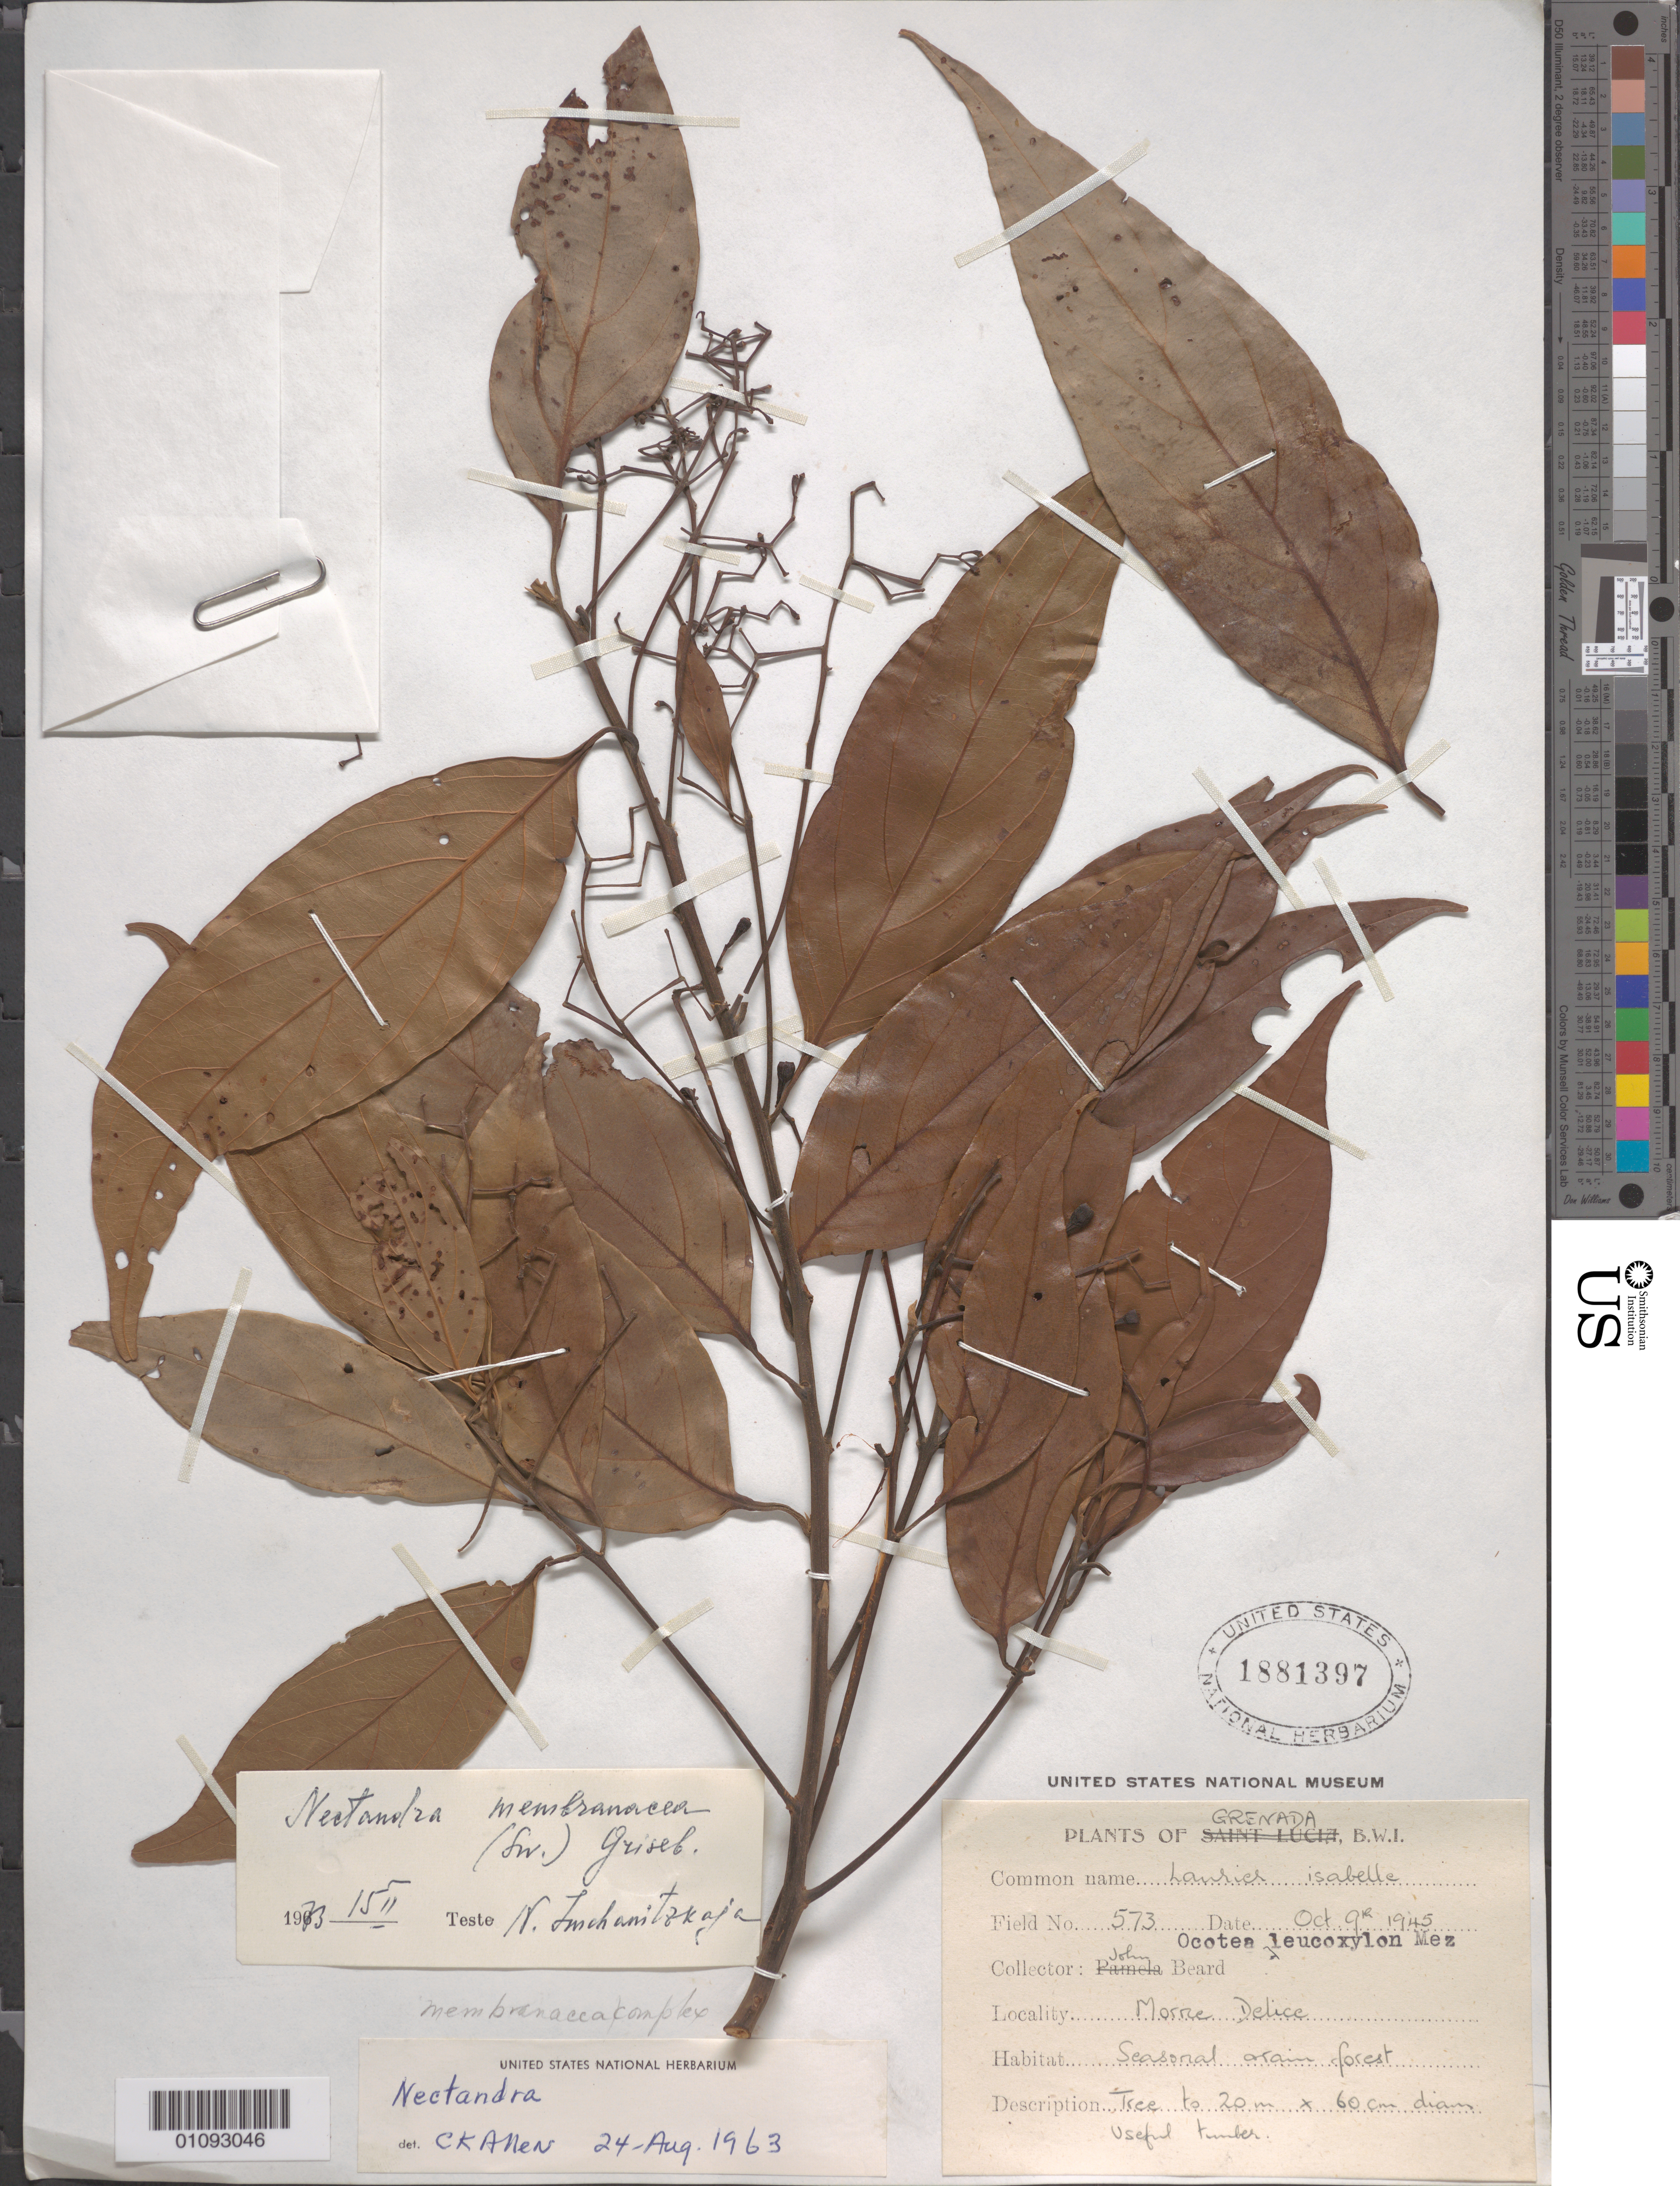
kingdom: Plantae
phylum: Tracheophyta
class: Magnoliopsida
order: Laurales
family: Lauraceae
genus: Nectandra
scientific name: Nectandra membranacea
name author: (Sw.) Griseb.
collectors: J. Beard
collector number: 573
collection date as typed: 09 Oct 1945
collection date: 1945-10-09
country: Grenada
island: Grenada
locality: Morne Delice.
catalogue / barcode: US 1881397